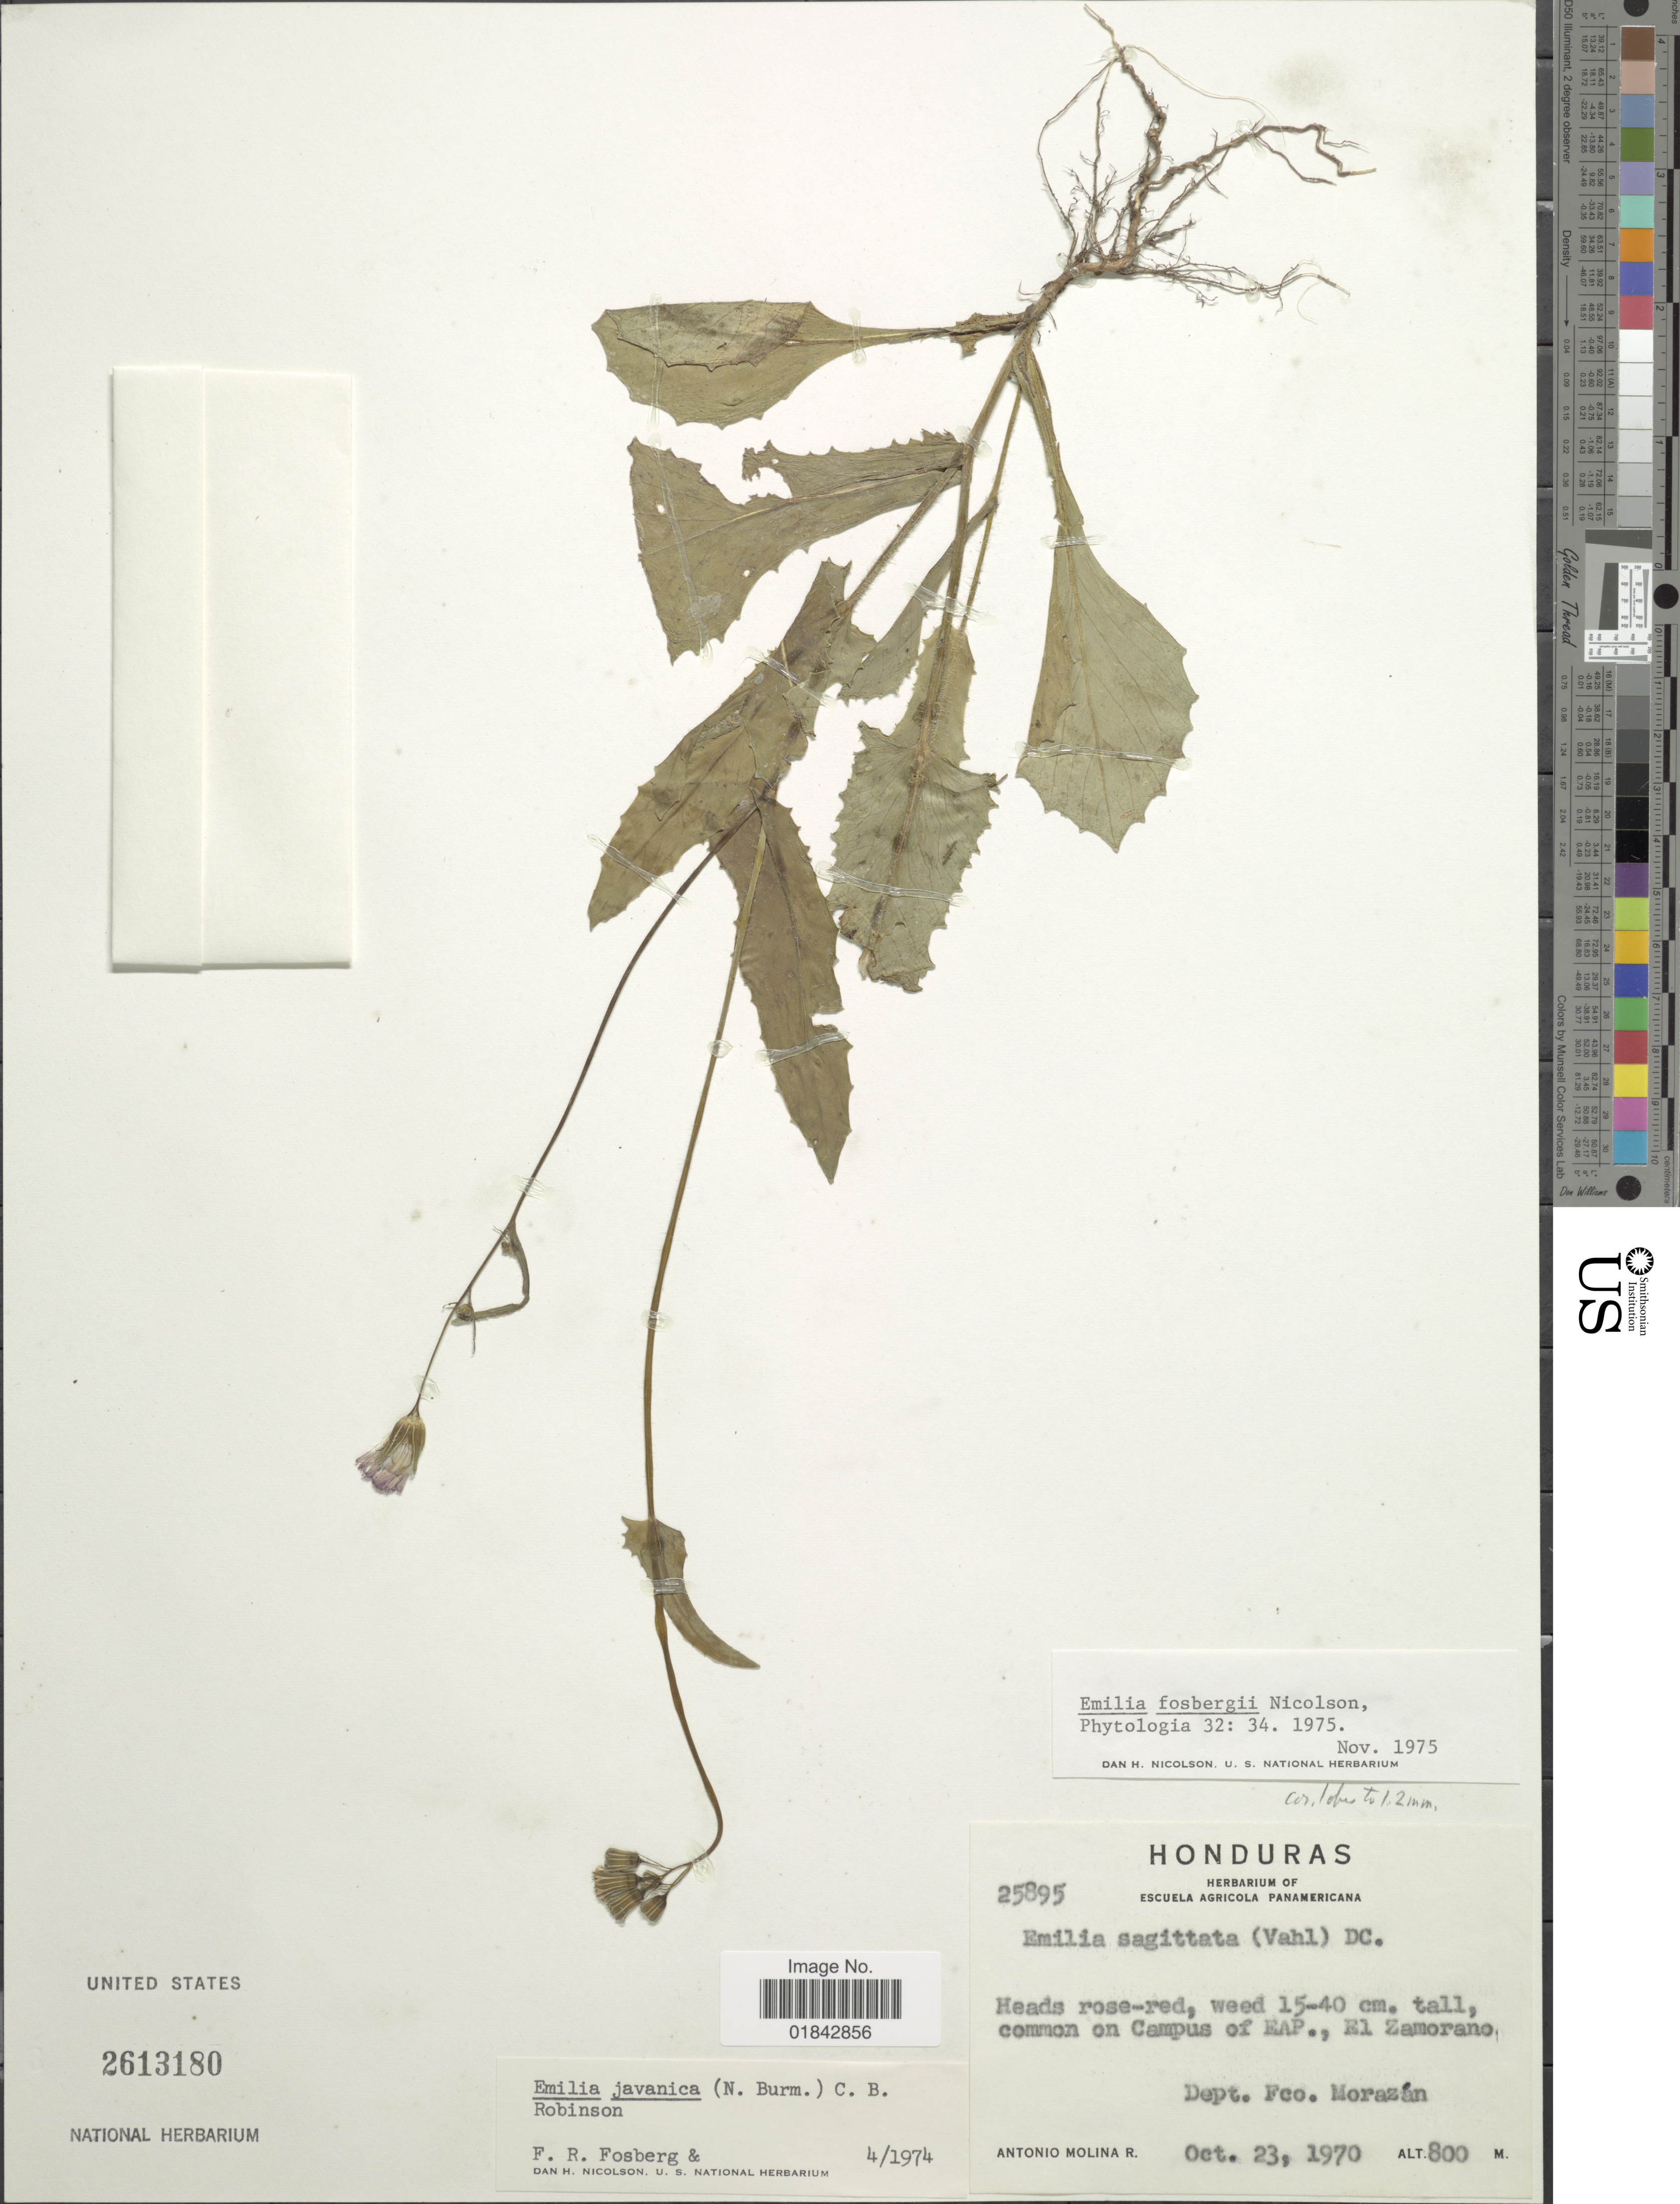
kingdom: Plantae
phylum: Tracheophyta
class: Magnoliopsida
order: Asterales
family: Asteraceae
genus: Emilia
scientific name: Emilia fosbergii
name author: Nicolson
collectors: A. Molina R.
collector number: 25895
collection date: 1970-10-23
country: Honduras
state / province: Fco. Morazán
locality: Common on Campus of EAP., El Zamorano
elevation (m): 800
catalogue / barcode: US 2613180